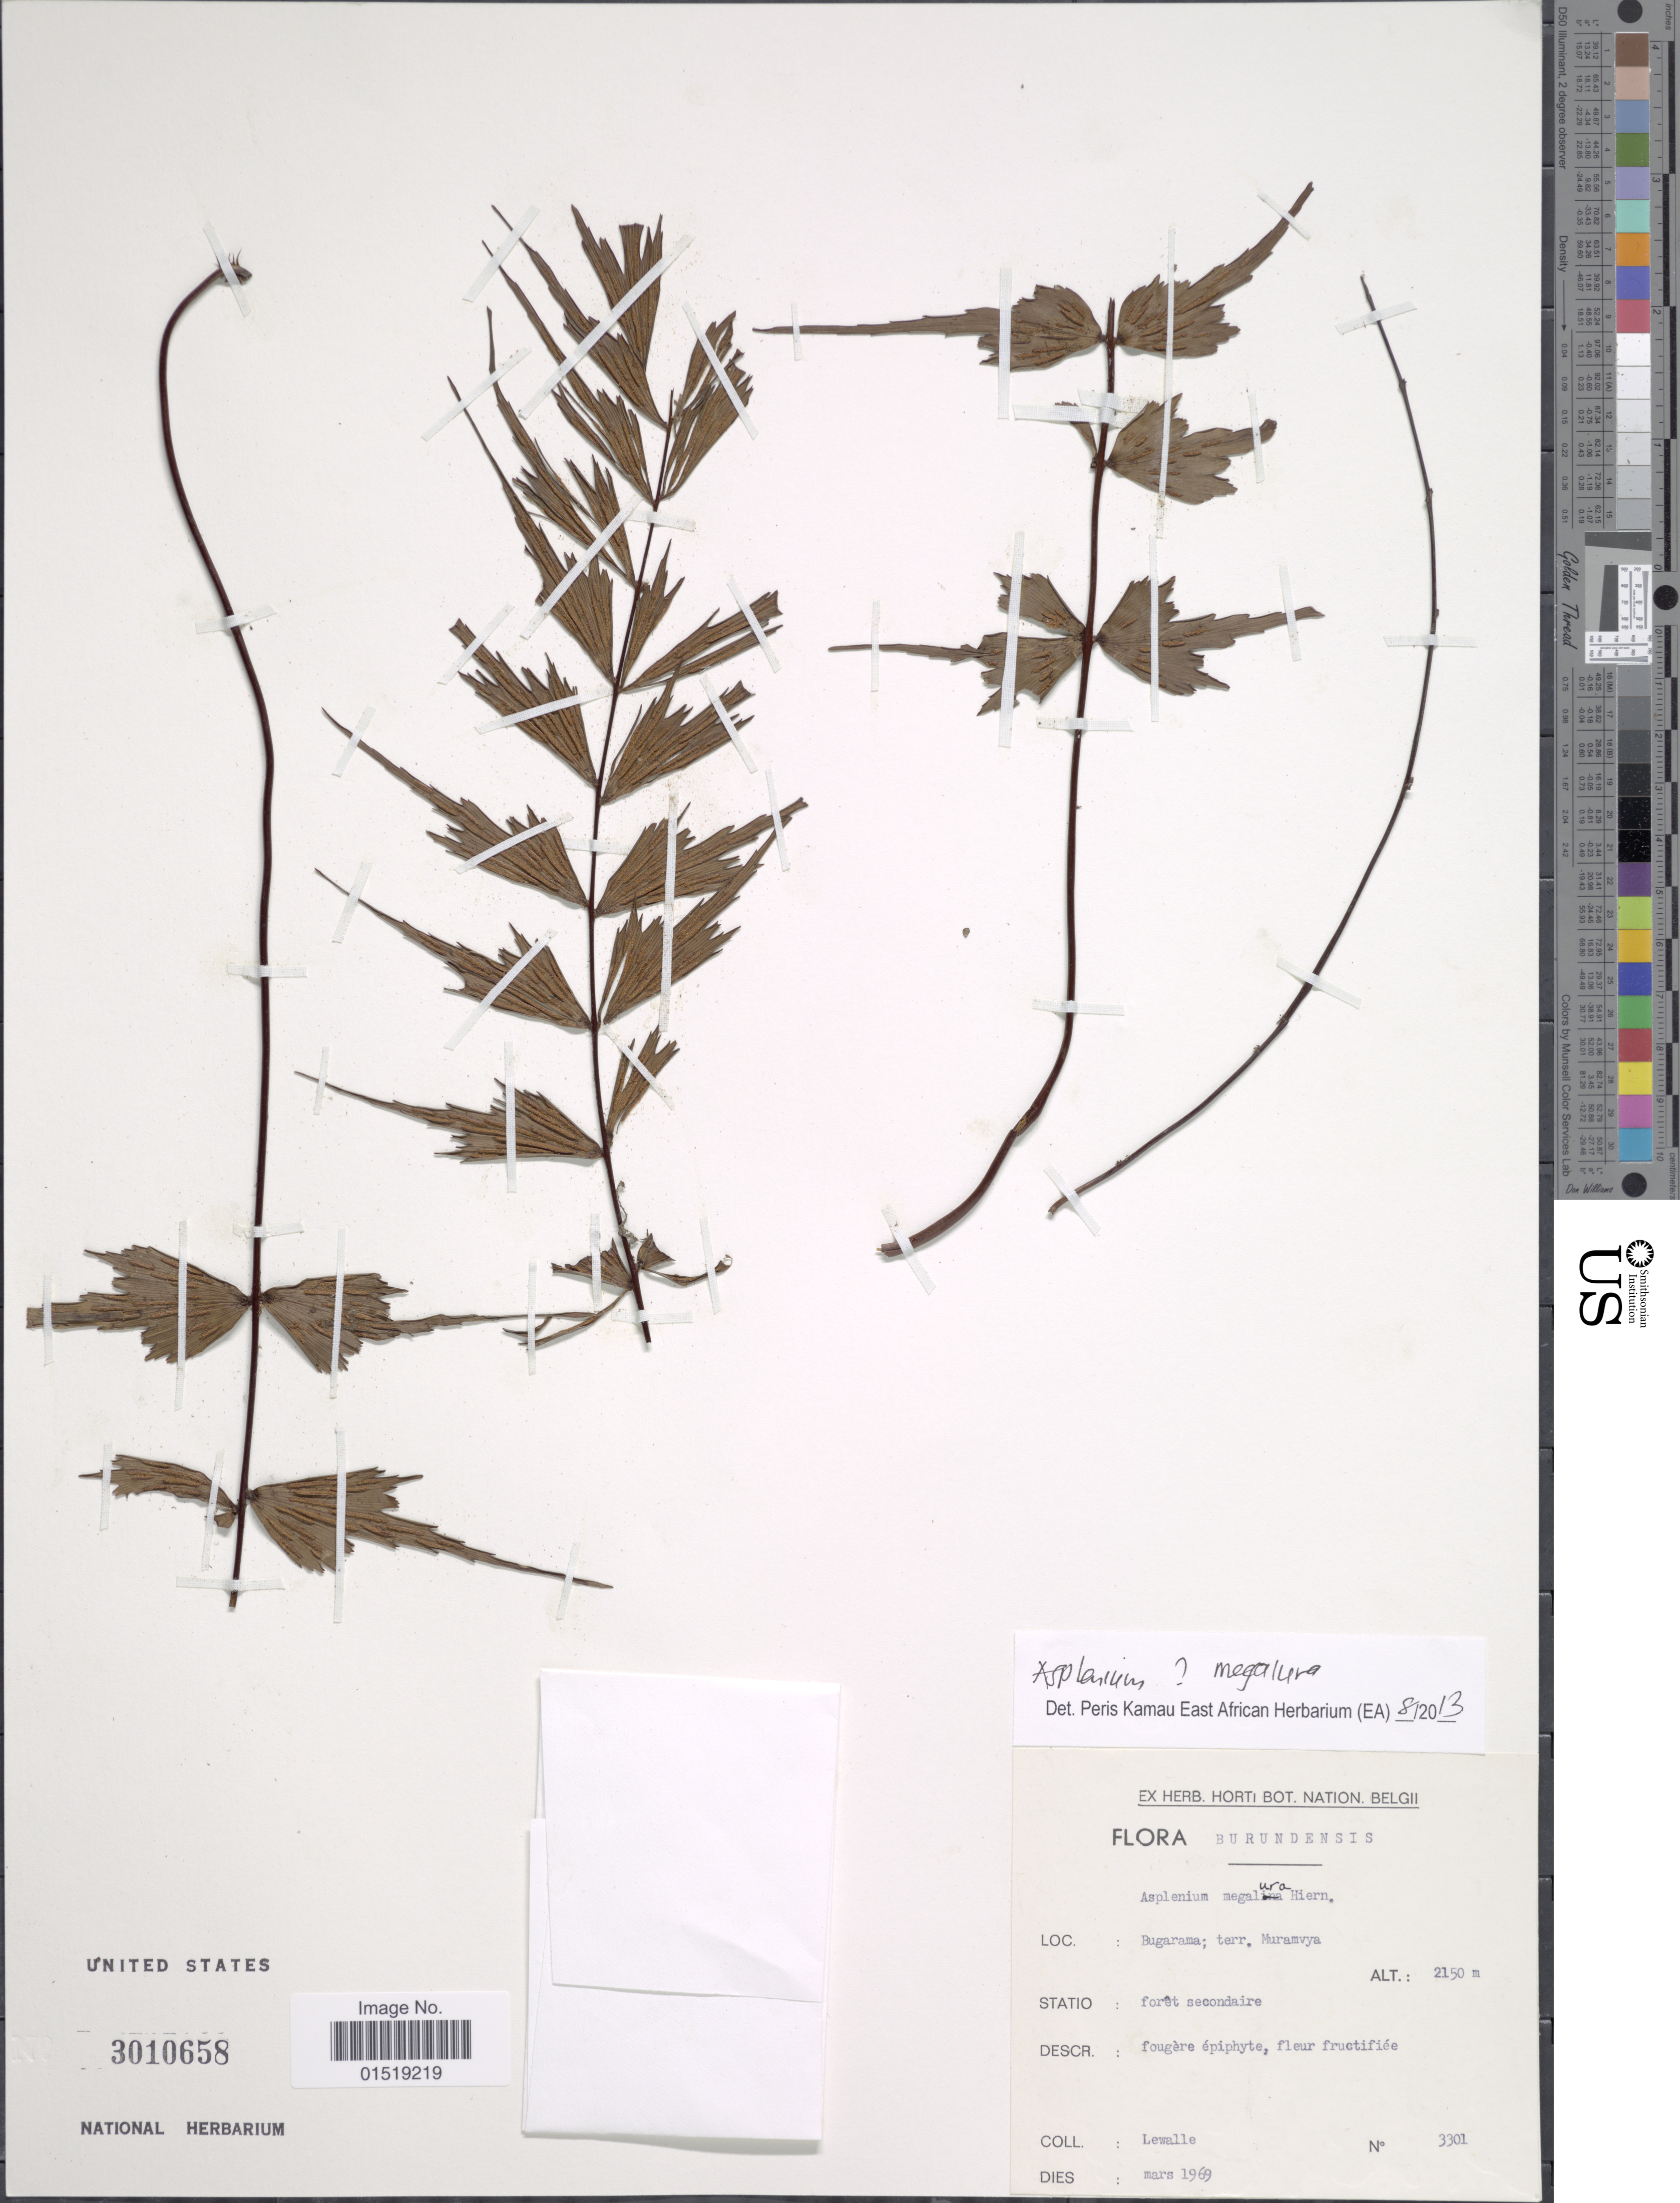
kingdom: Plantae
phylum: Tracheophyta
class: Polypodiopsida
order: Polypodiales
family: Aspleniaceae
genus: Asplenium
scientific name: Asplenium megalura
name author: Baker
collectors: Lewalle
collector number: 3301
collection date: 1969-03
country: Burundi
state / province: Muramvya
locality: Bungarama; terr. Muramvya.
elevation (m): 2150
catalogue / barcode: US 3010658